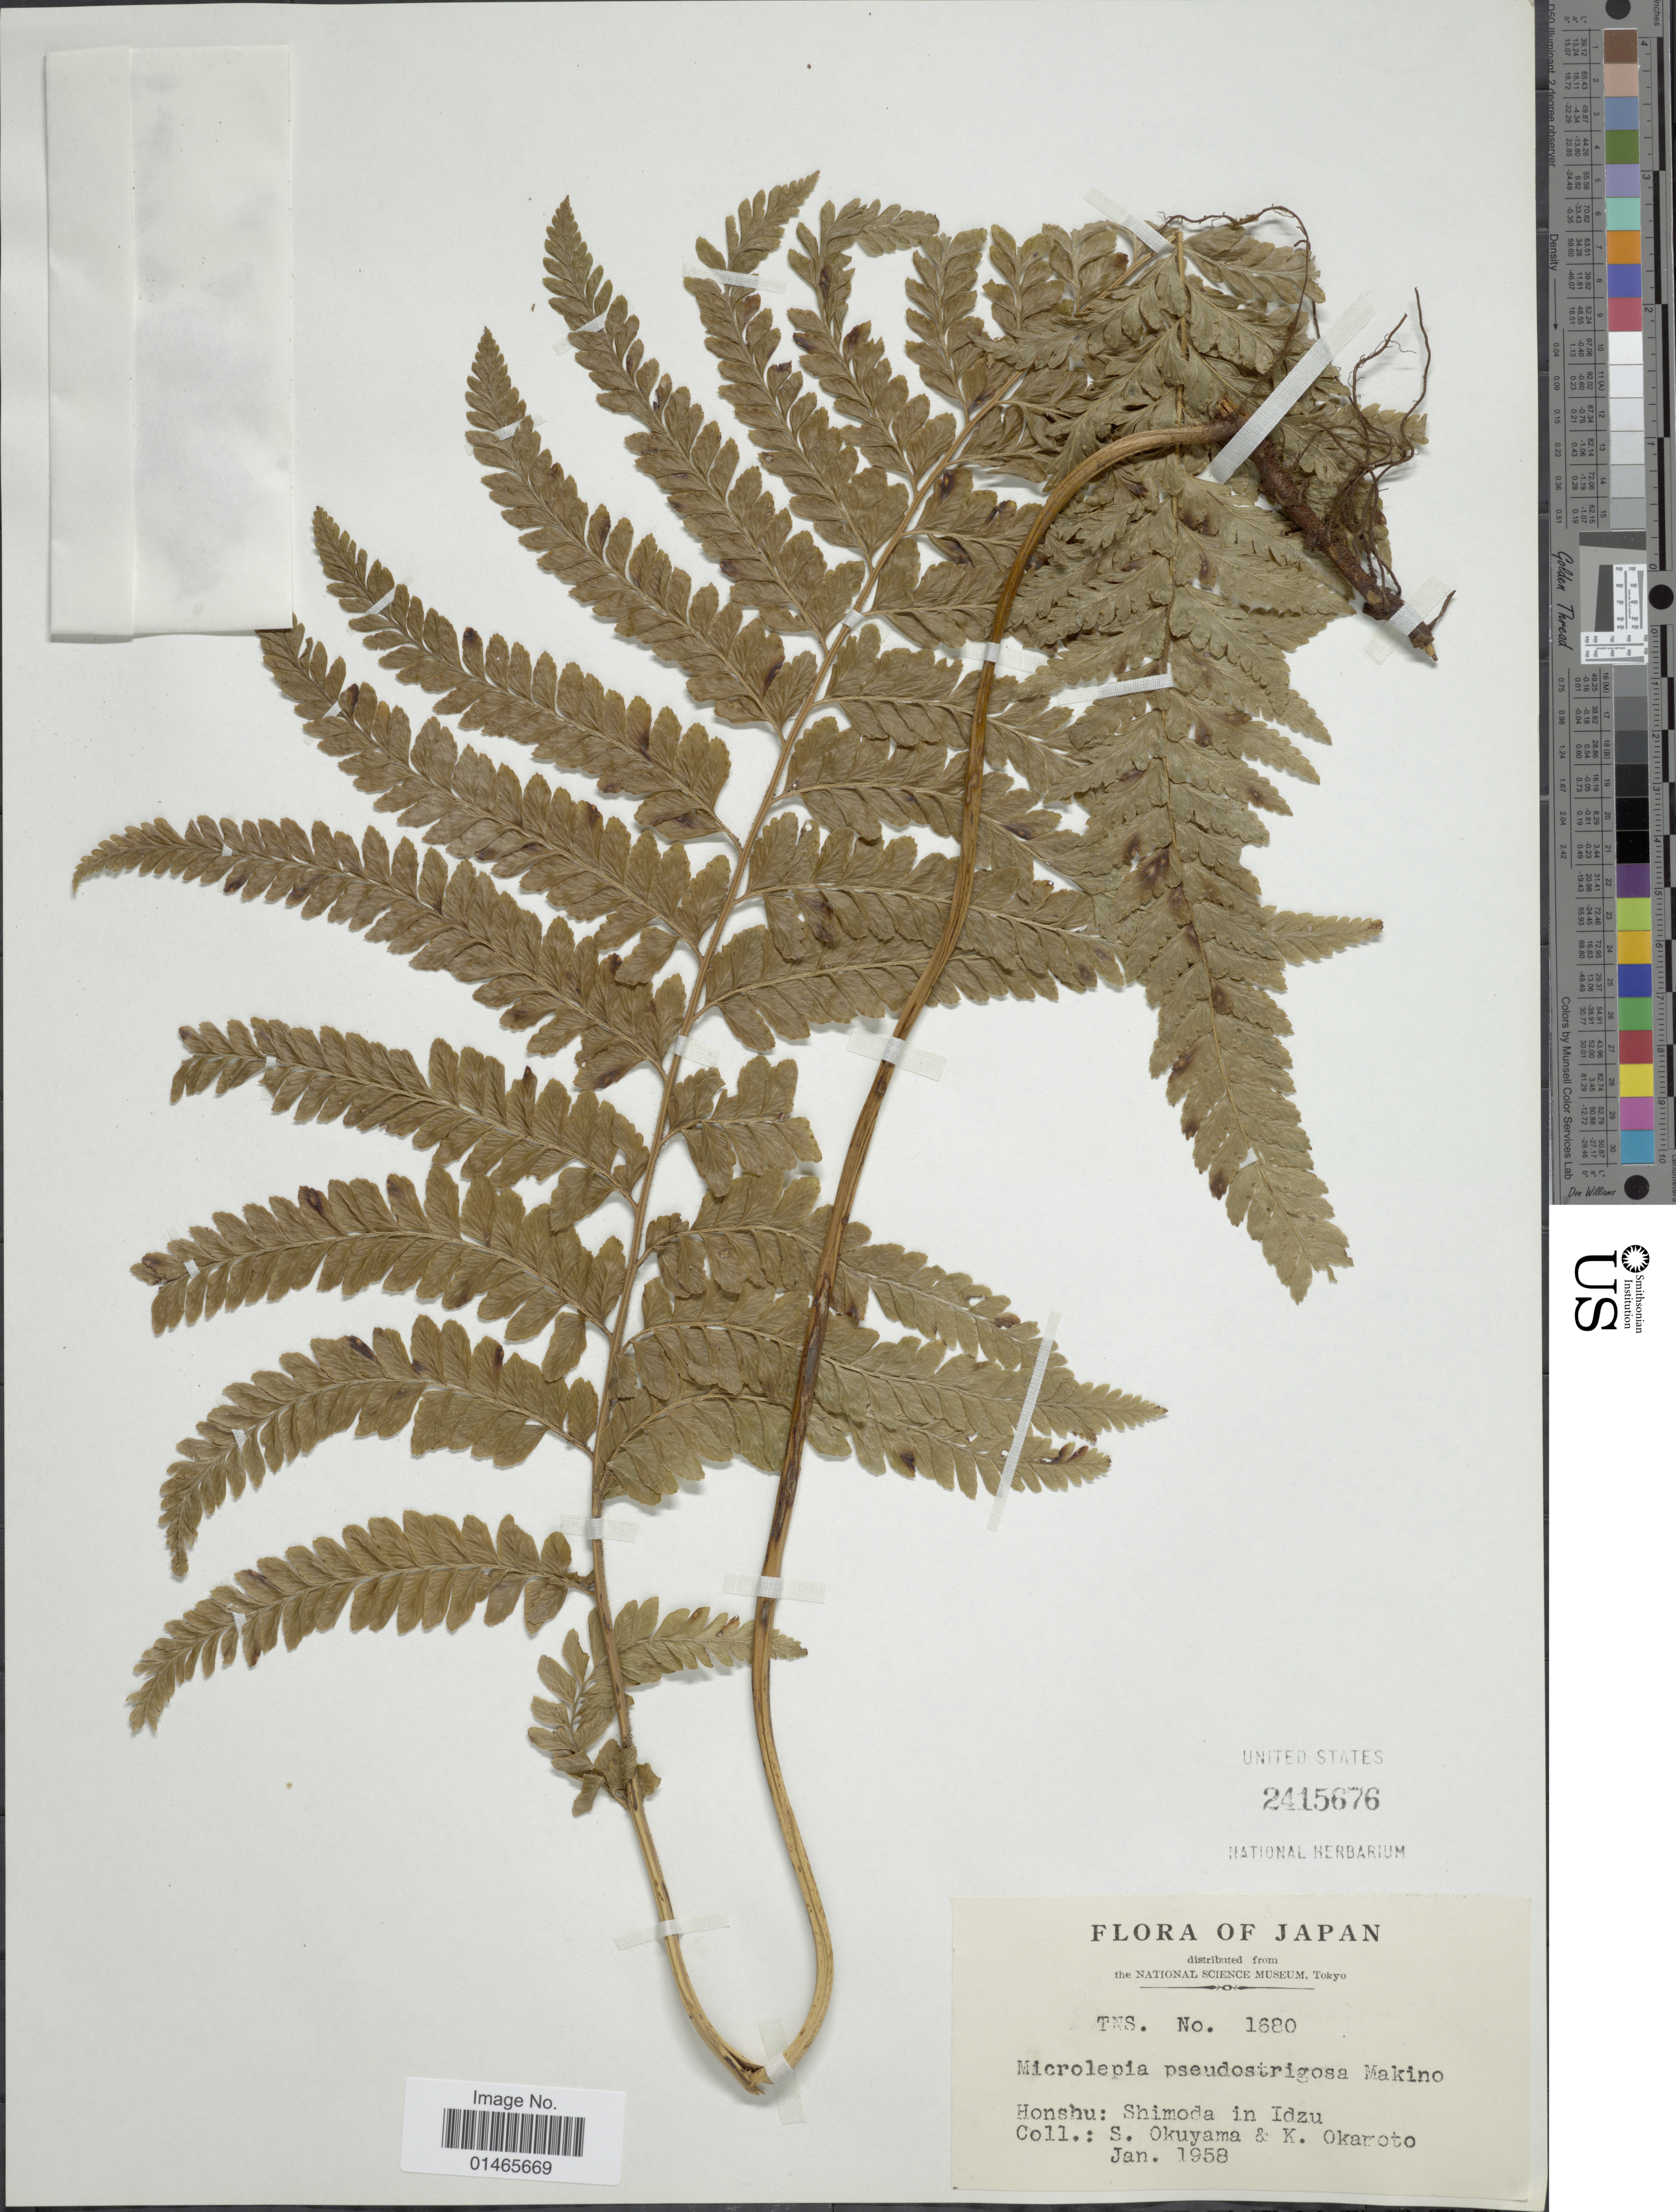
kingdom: Plantae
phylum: Tracheophyta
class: Polypodiopsida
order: Polypodiales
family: Dennstaedtiaceae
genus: Microlepia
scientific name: Microlepia pseudostrigosa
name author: Makino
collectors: S. Okuyama & K. Okamoto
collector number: TNS 1680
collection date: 1958-01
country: Japan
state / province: Sizuoka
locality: Honshu, Shimoda in Idzu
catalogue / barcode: US 2415676